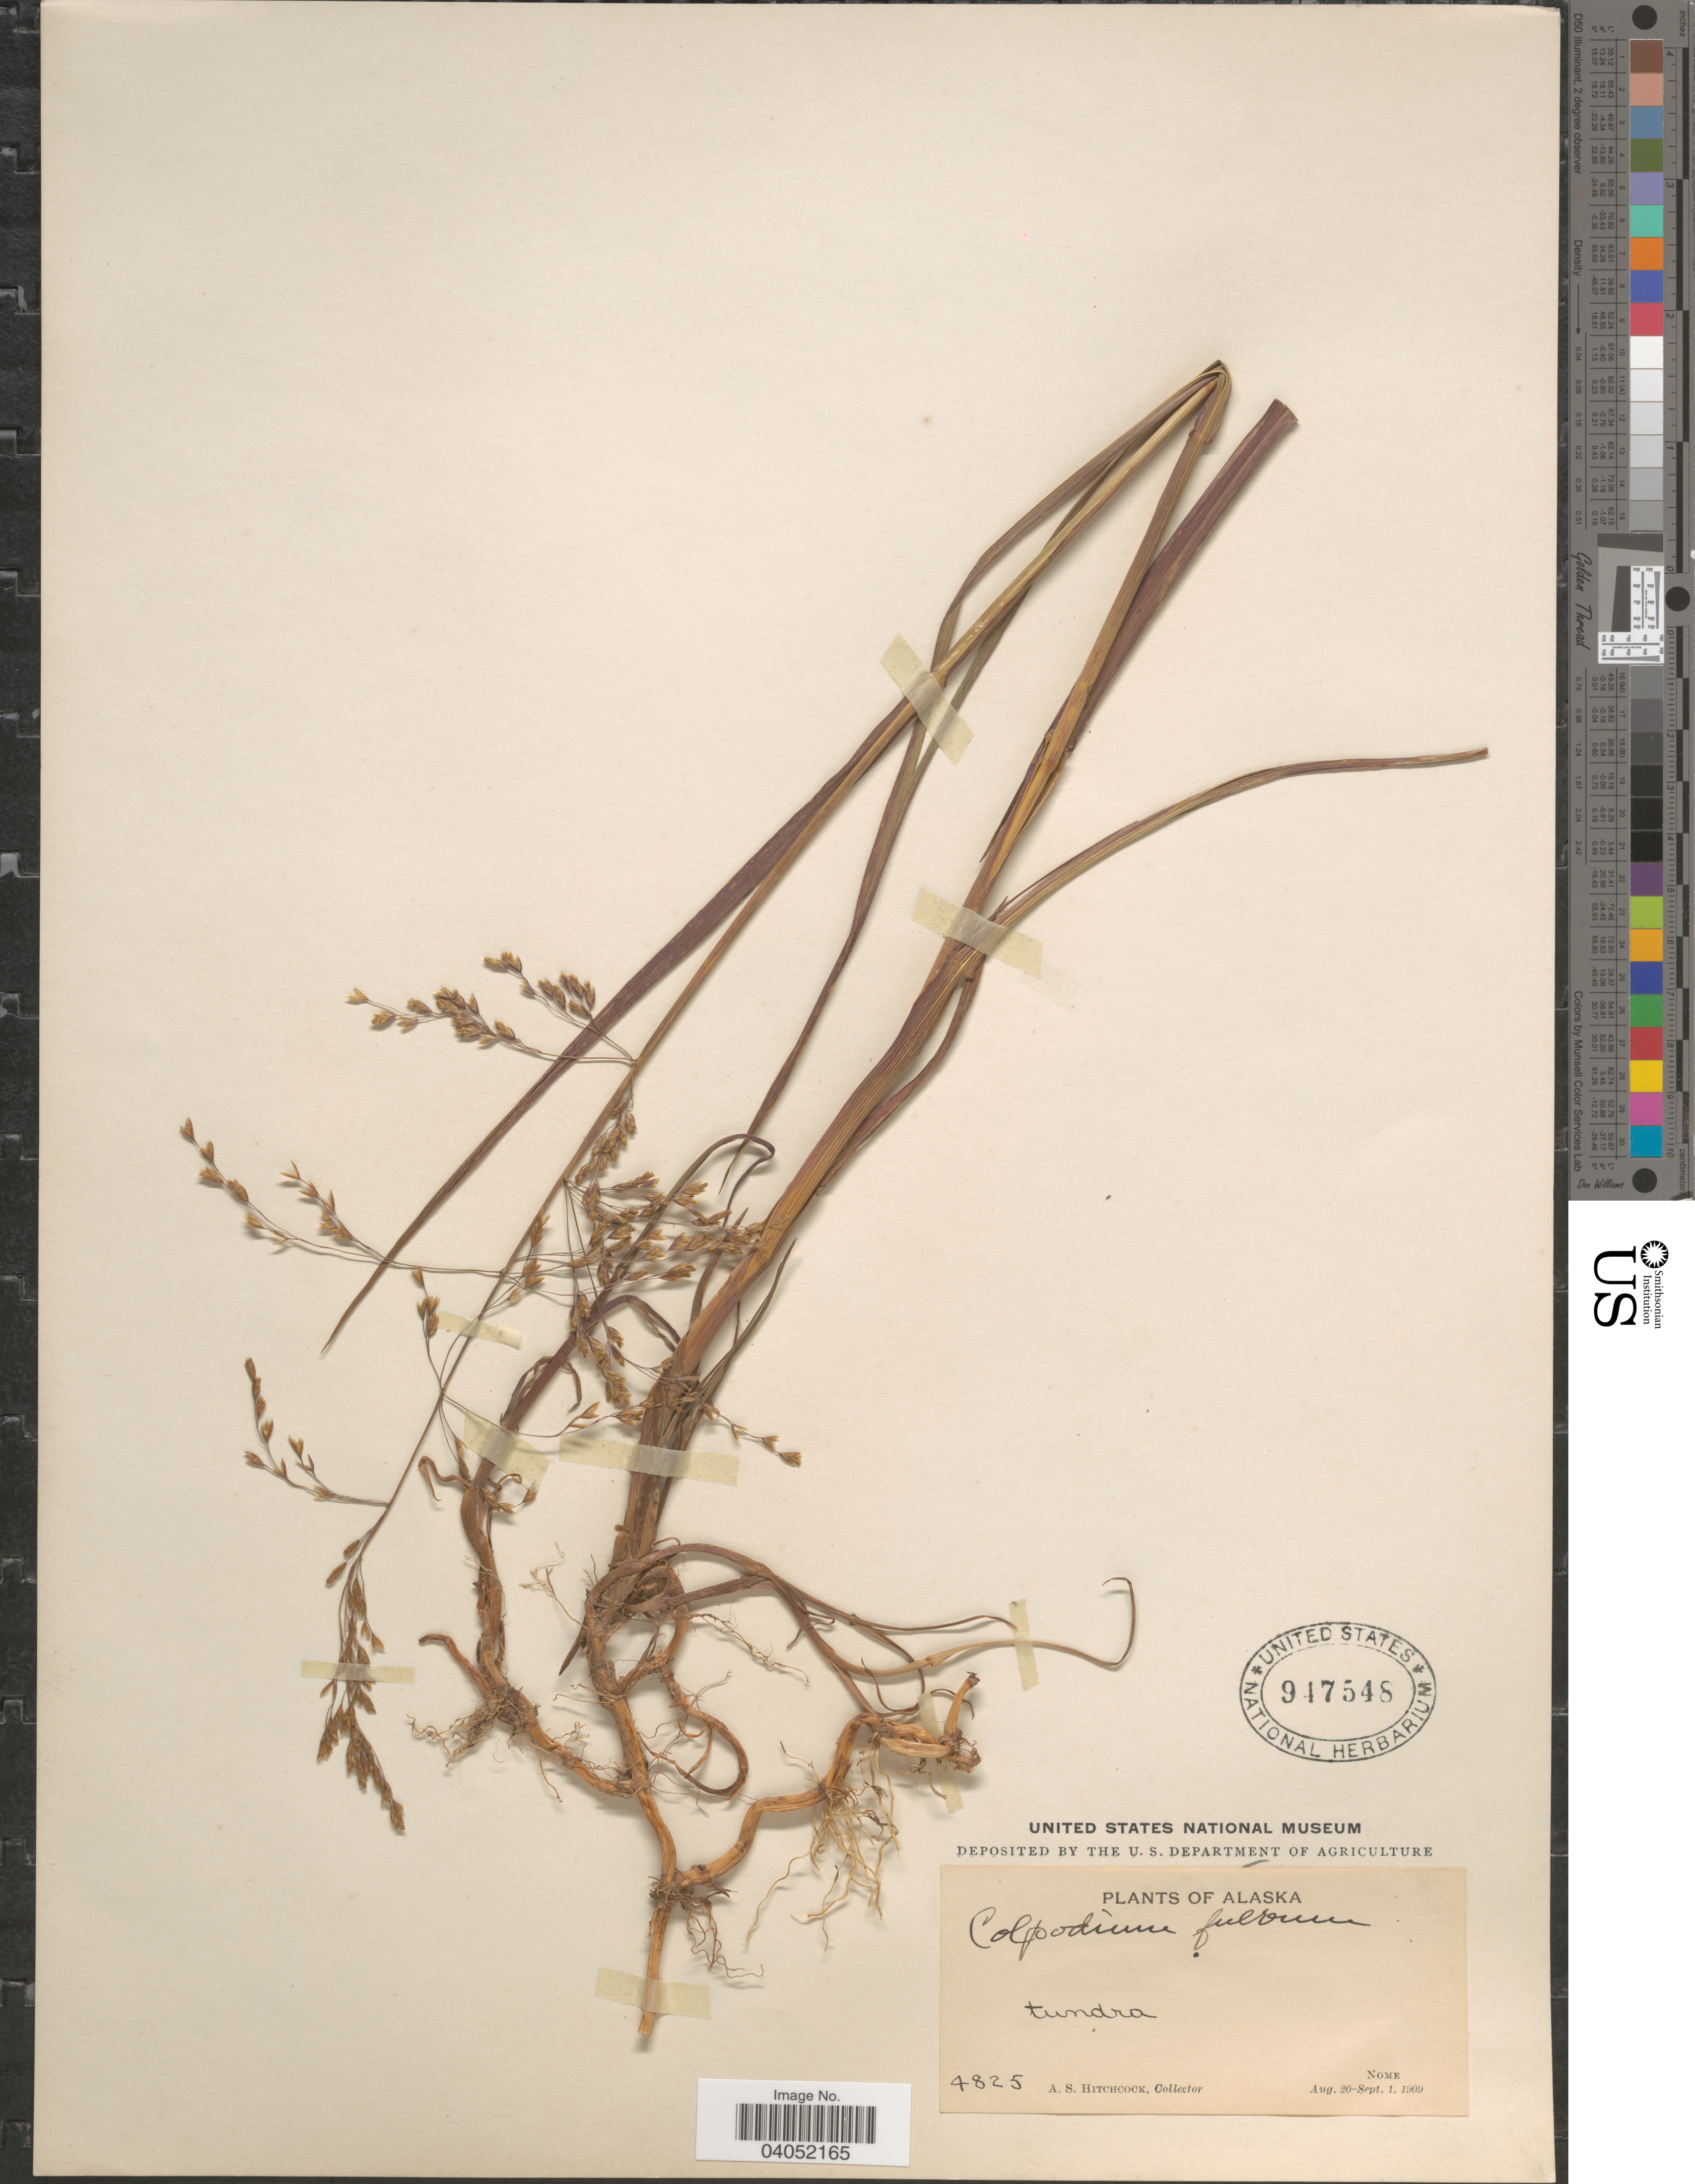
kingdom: Plantae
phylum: Tracheophyta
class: Liliopsida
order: Poales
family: Poaceae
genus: Arctophila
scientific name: Arctophila fulva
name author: (Trin.) Andersson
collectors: A. S. Hitchcock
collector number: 4825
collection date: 1909-08-20/1909-09-01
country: United States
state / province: Alaska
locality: Nome.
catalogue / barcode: US 947548